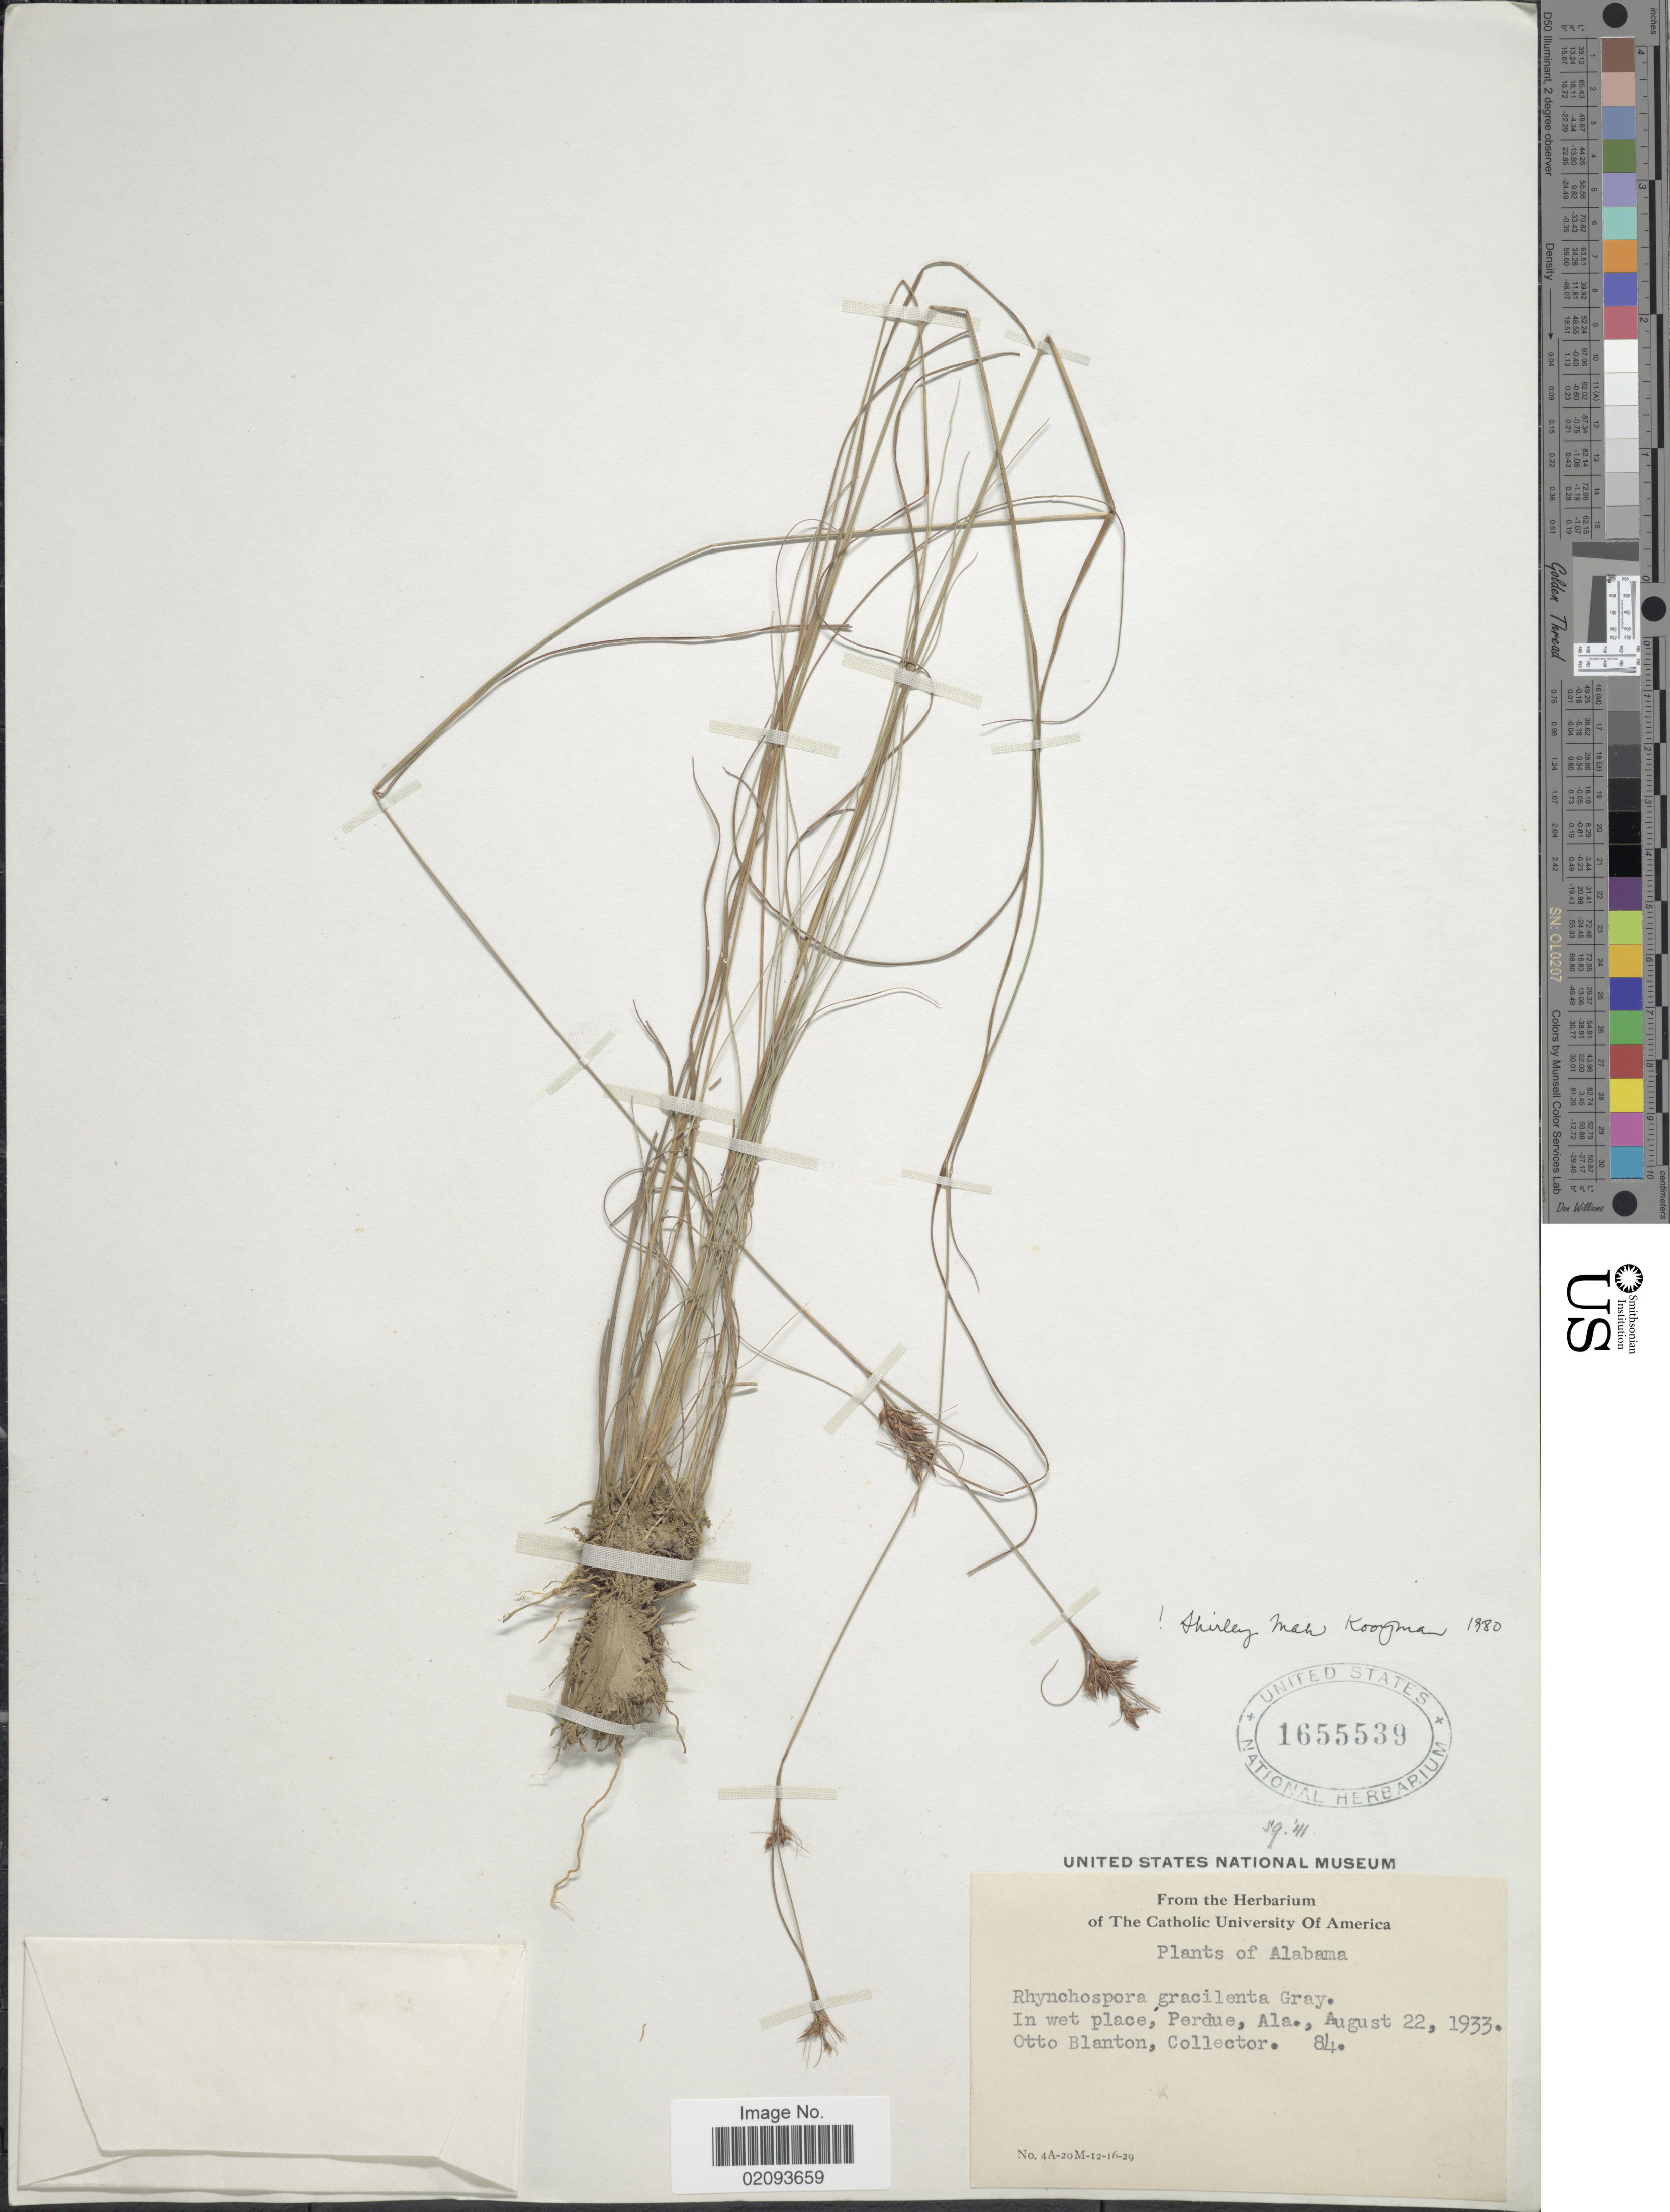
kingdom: Plantae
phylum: Tracheophyta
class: Liliopsida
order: Poales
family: Cyperaceae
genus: Rhynchospora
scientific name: Rhynchospora gracilenta A. Gray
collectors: O. Blanton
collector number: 84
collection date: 1933-08-22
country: United States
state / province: Alabama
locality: In wet place, Perdue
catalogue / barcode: US 1655539